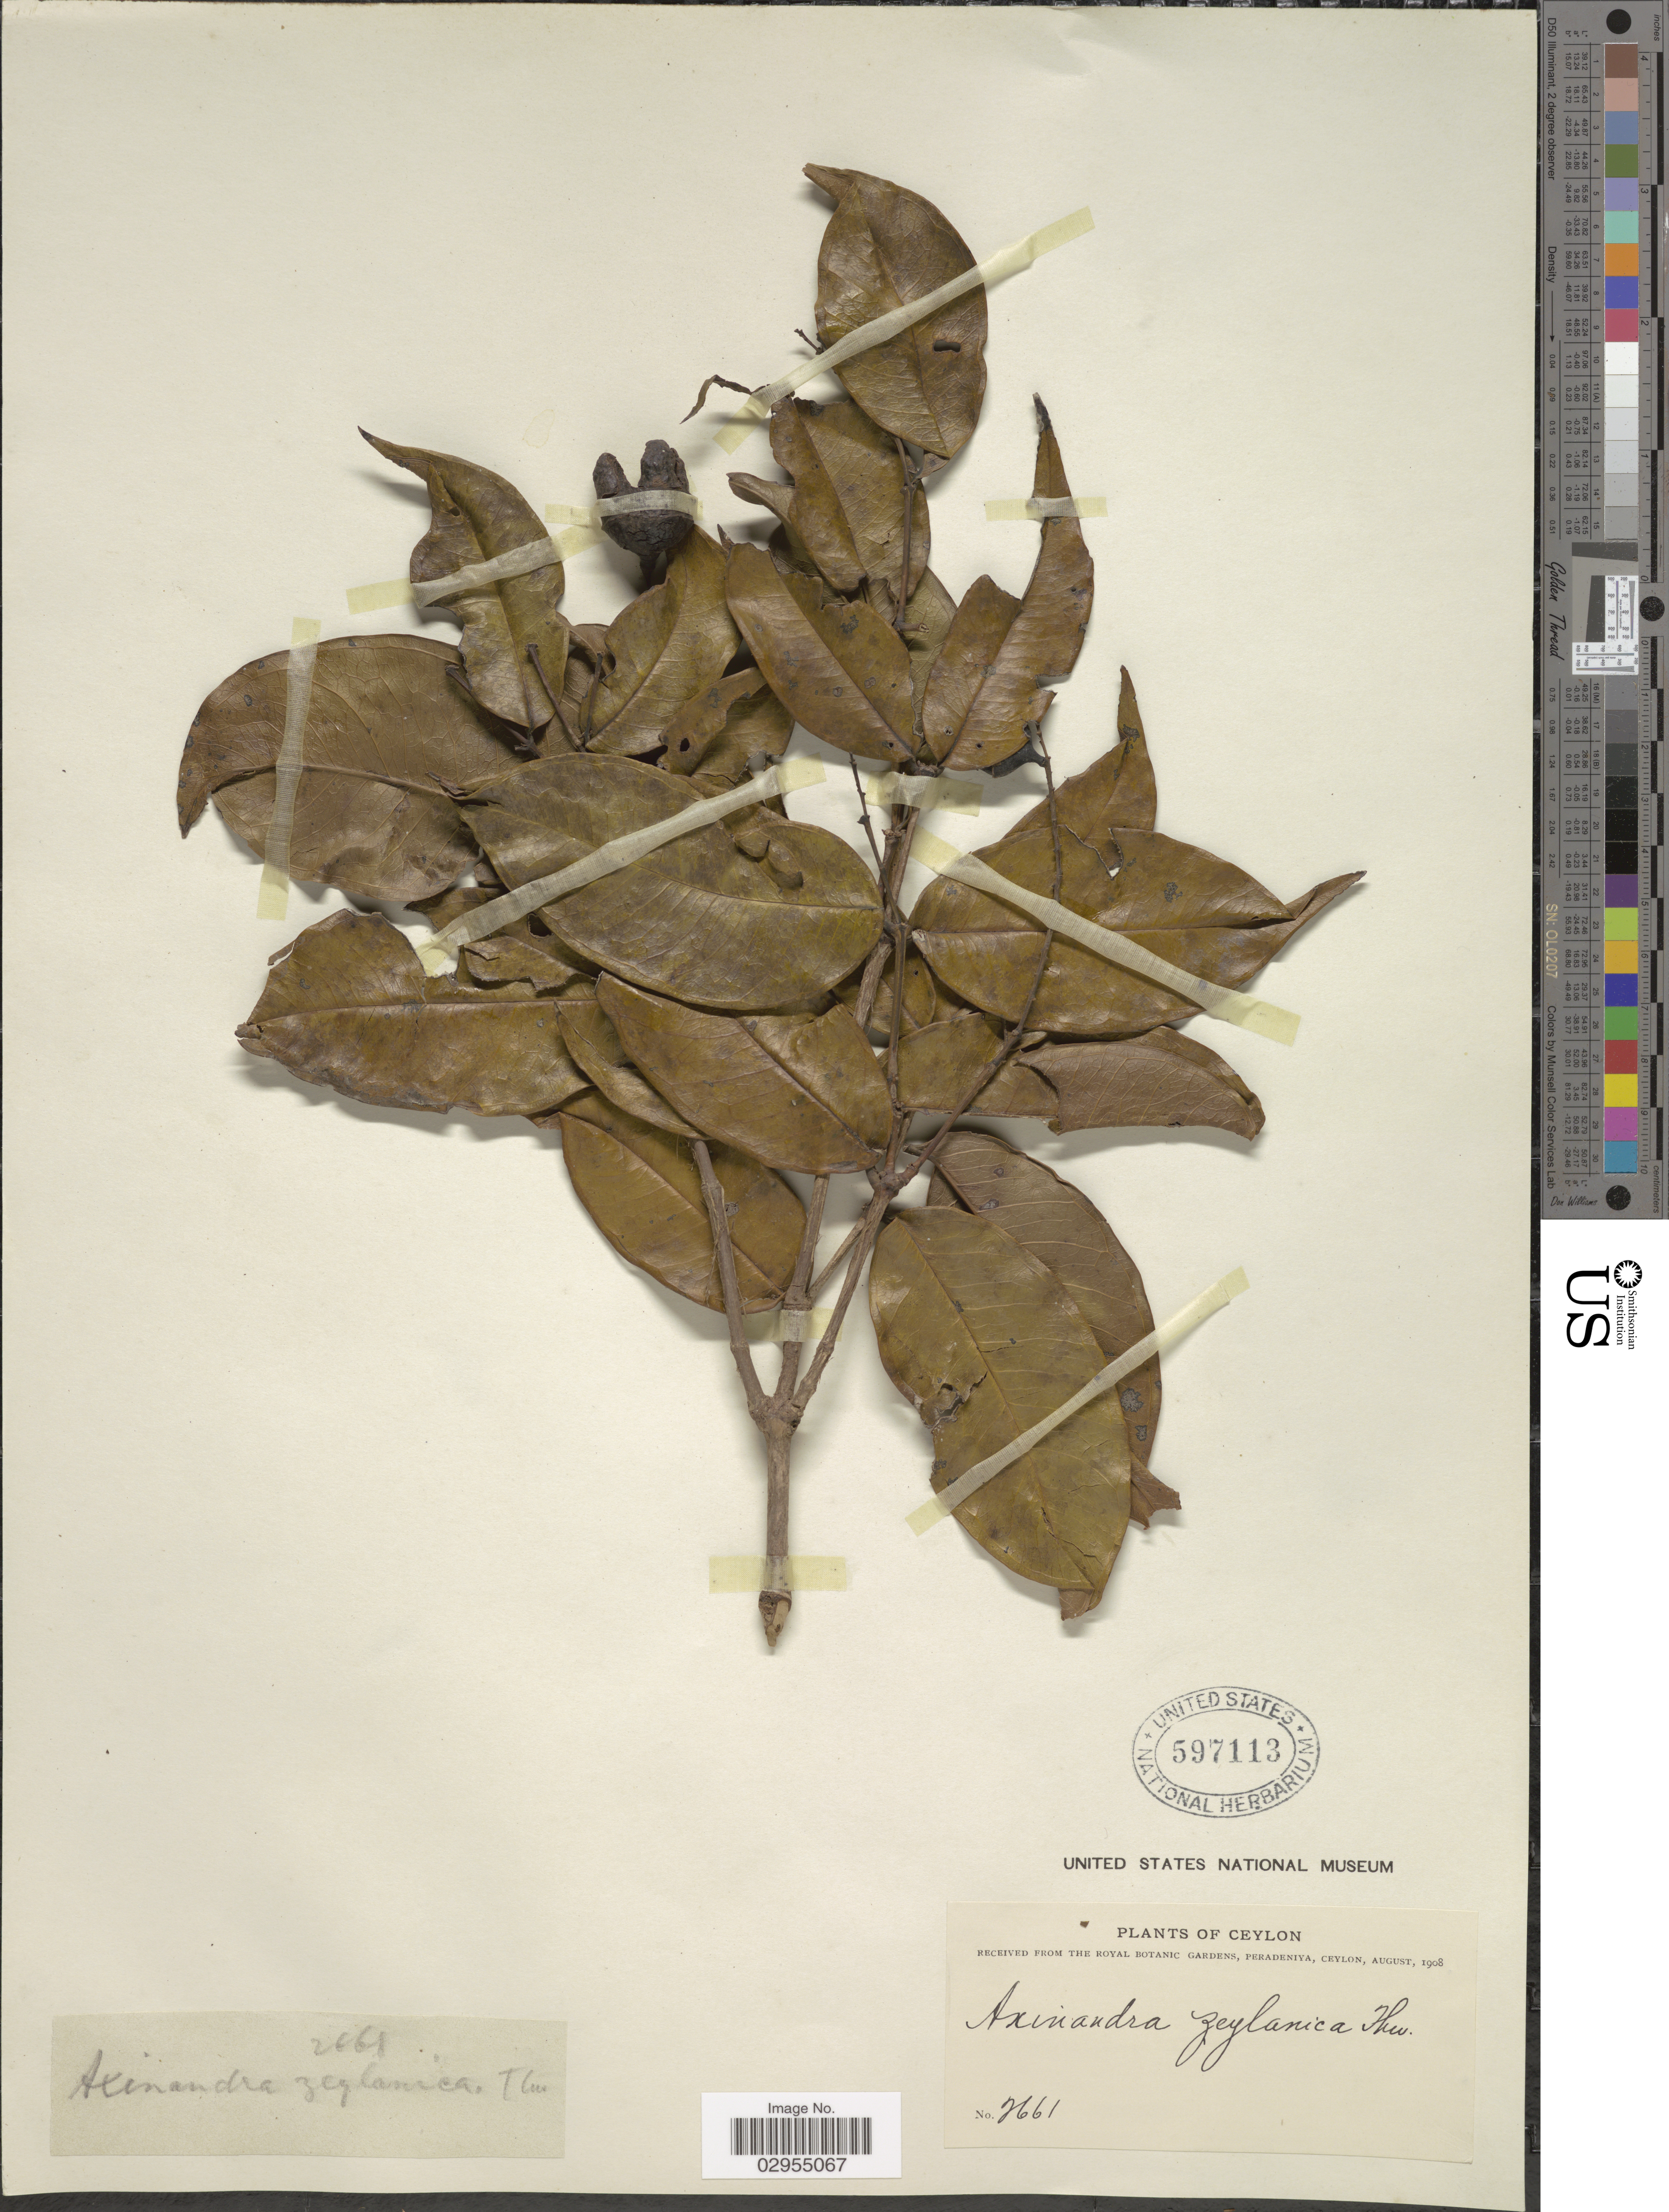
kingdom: Plantae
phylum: Tracheophyta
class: Magnoliopsida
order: Myrtales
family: Crypteroniaceae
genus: Axinandra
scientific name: Axinandra zeylanica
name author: Thwaites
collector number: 2661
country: Sri Lanka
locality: Ceylon.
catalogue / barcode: US 597113